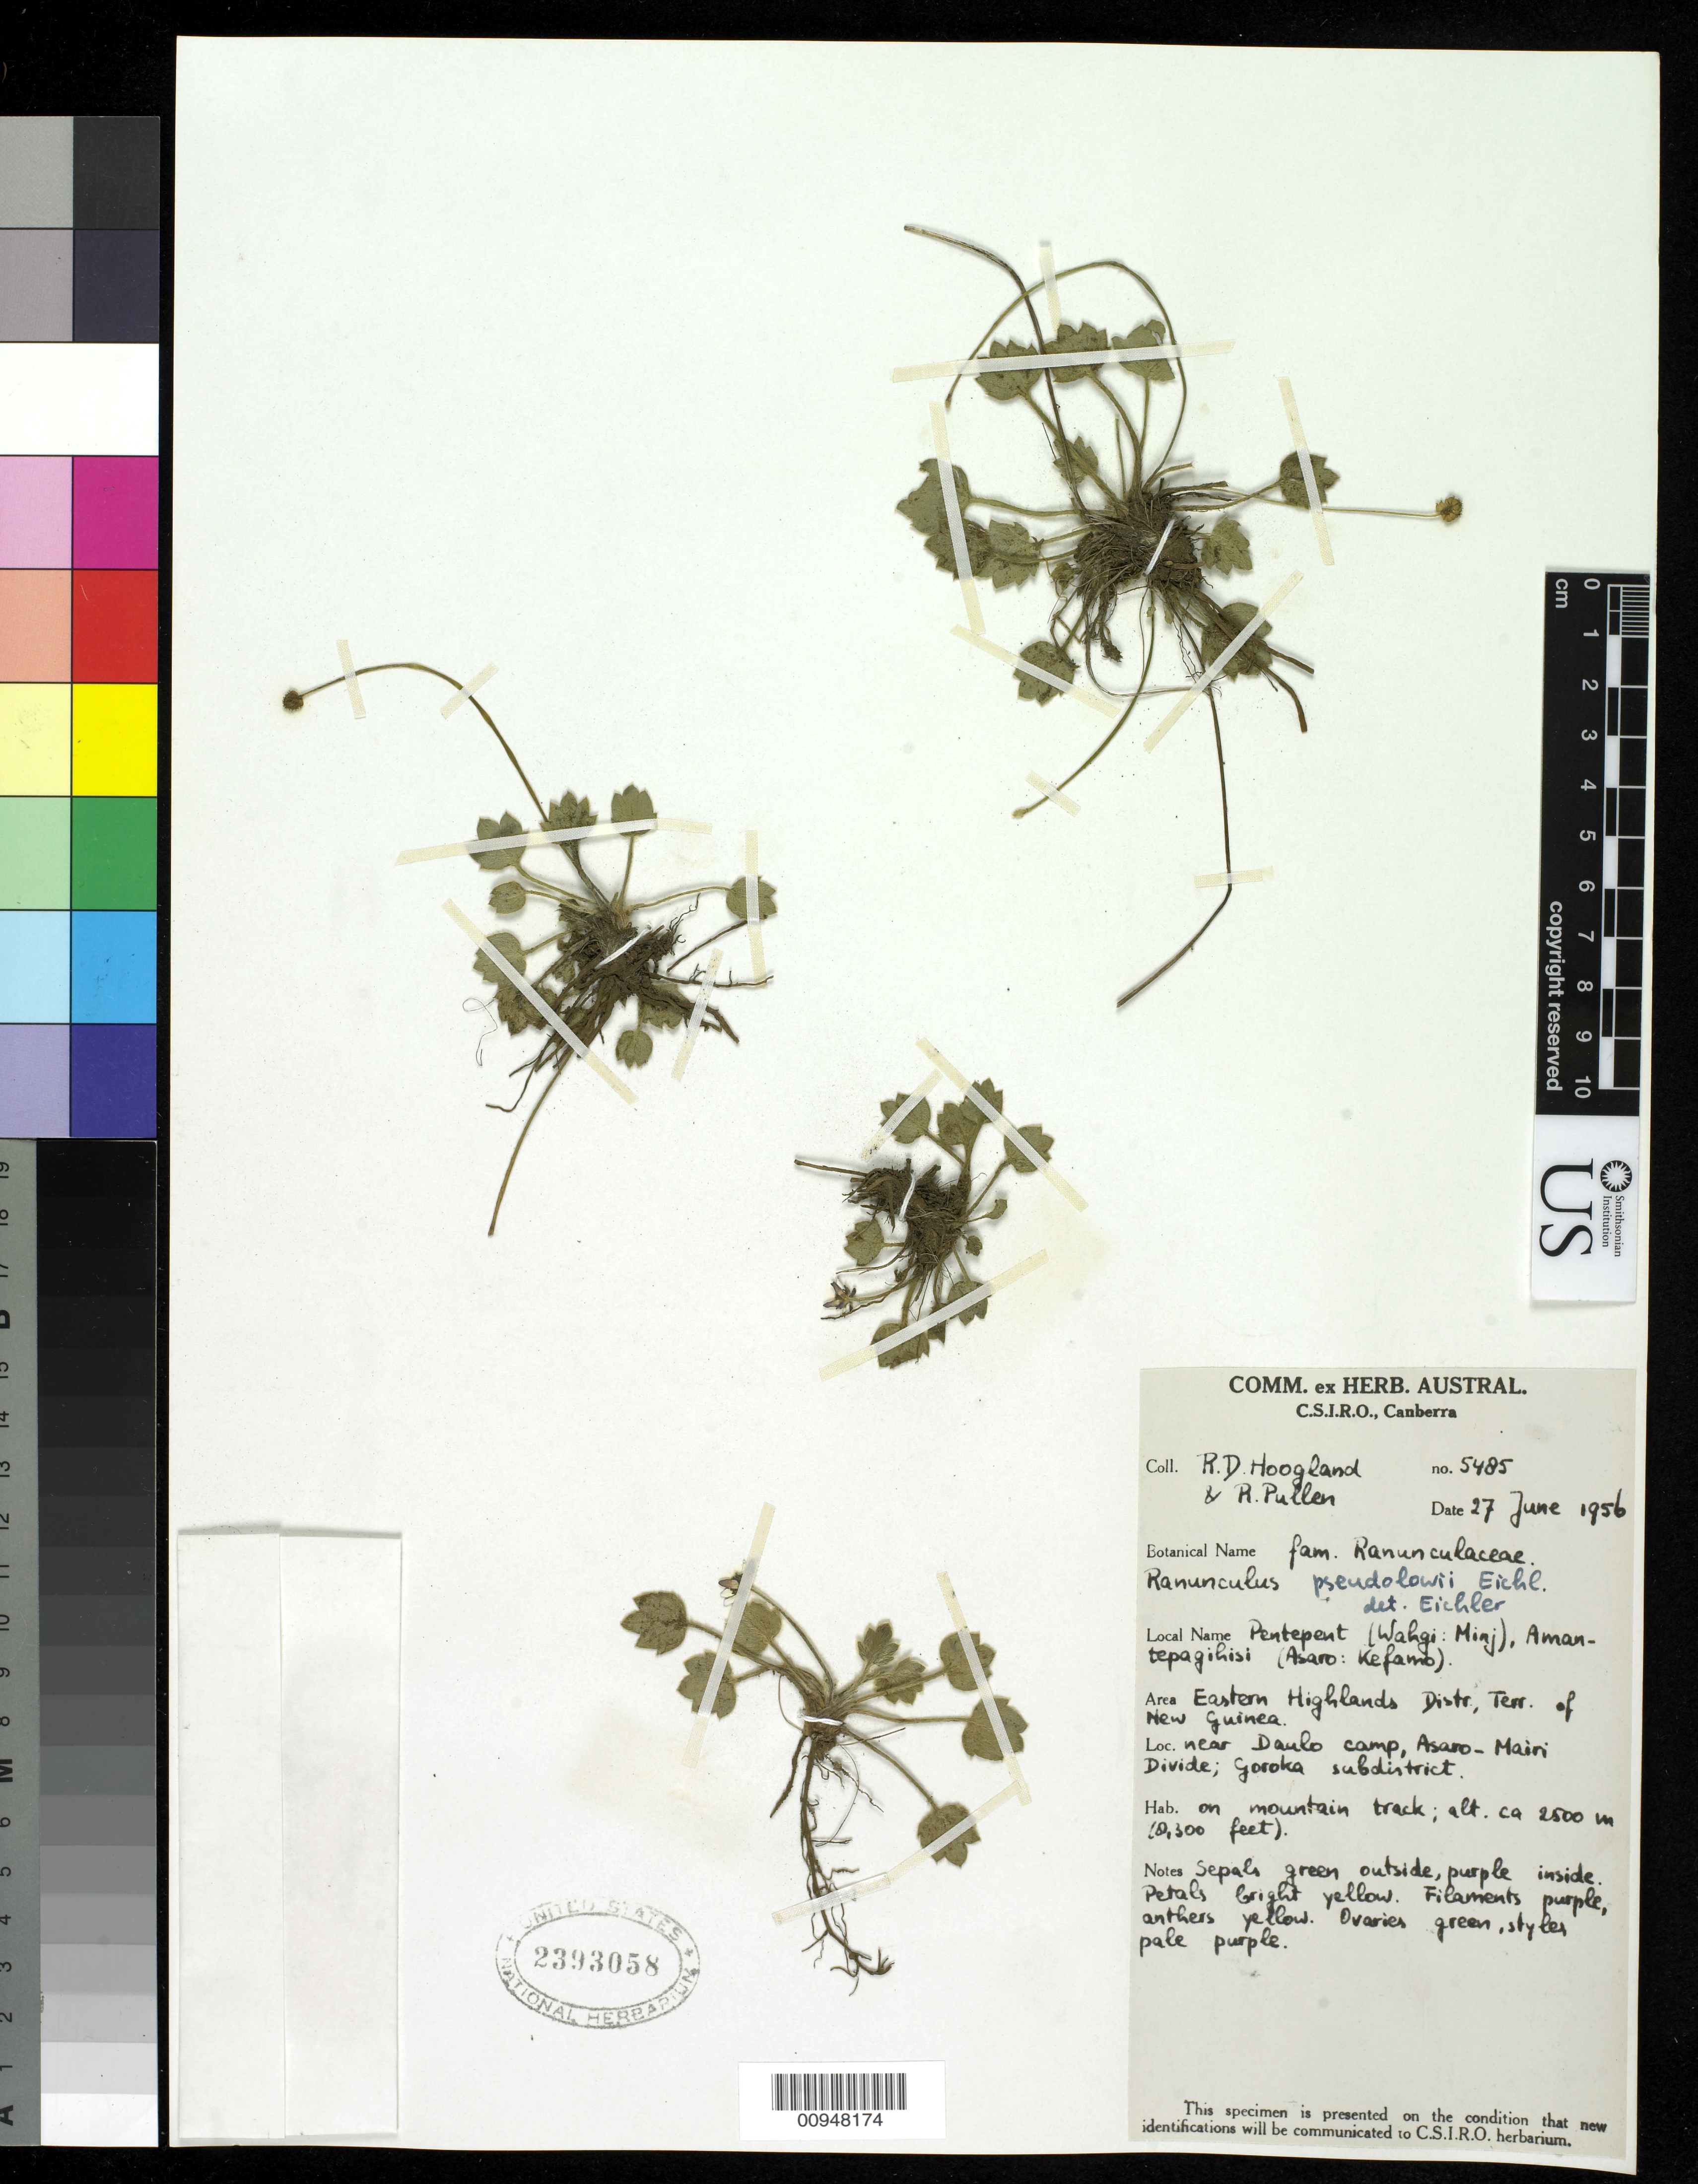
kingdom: Plantae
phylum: Tracheophyta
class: Magnoliopsida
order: Ranunculales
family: Ranunculaceae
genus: Ranunculus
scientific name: Ranunculus pseudolowii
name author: H. Eichler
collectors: R. D. Hoogland & R. Pullen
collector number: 5485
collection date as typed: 27 Jun 1956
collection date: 1956-06-27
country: Papua New Guinea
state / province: Eastern Highlands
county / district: Goroka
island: New Guinea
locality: Near Daulo camp, Asaro-Mairi Divide.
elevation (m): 2500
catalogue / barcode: US 2393058